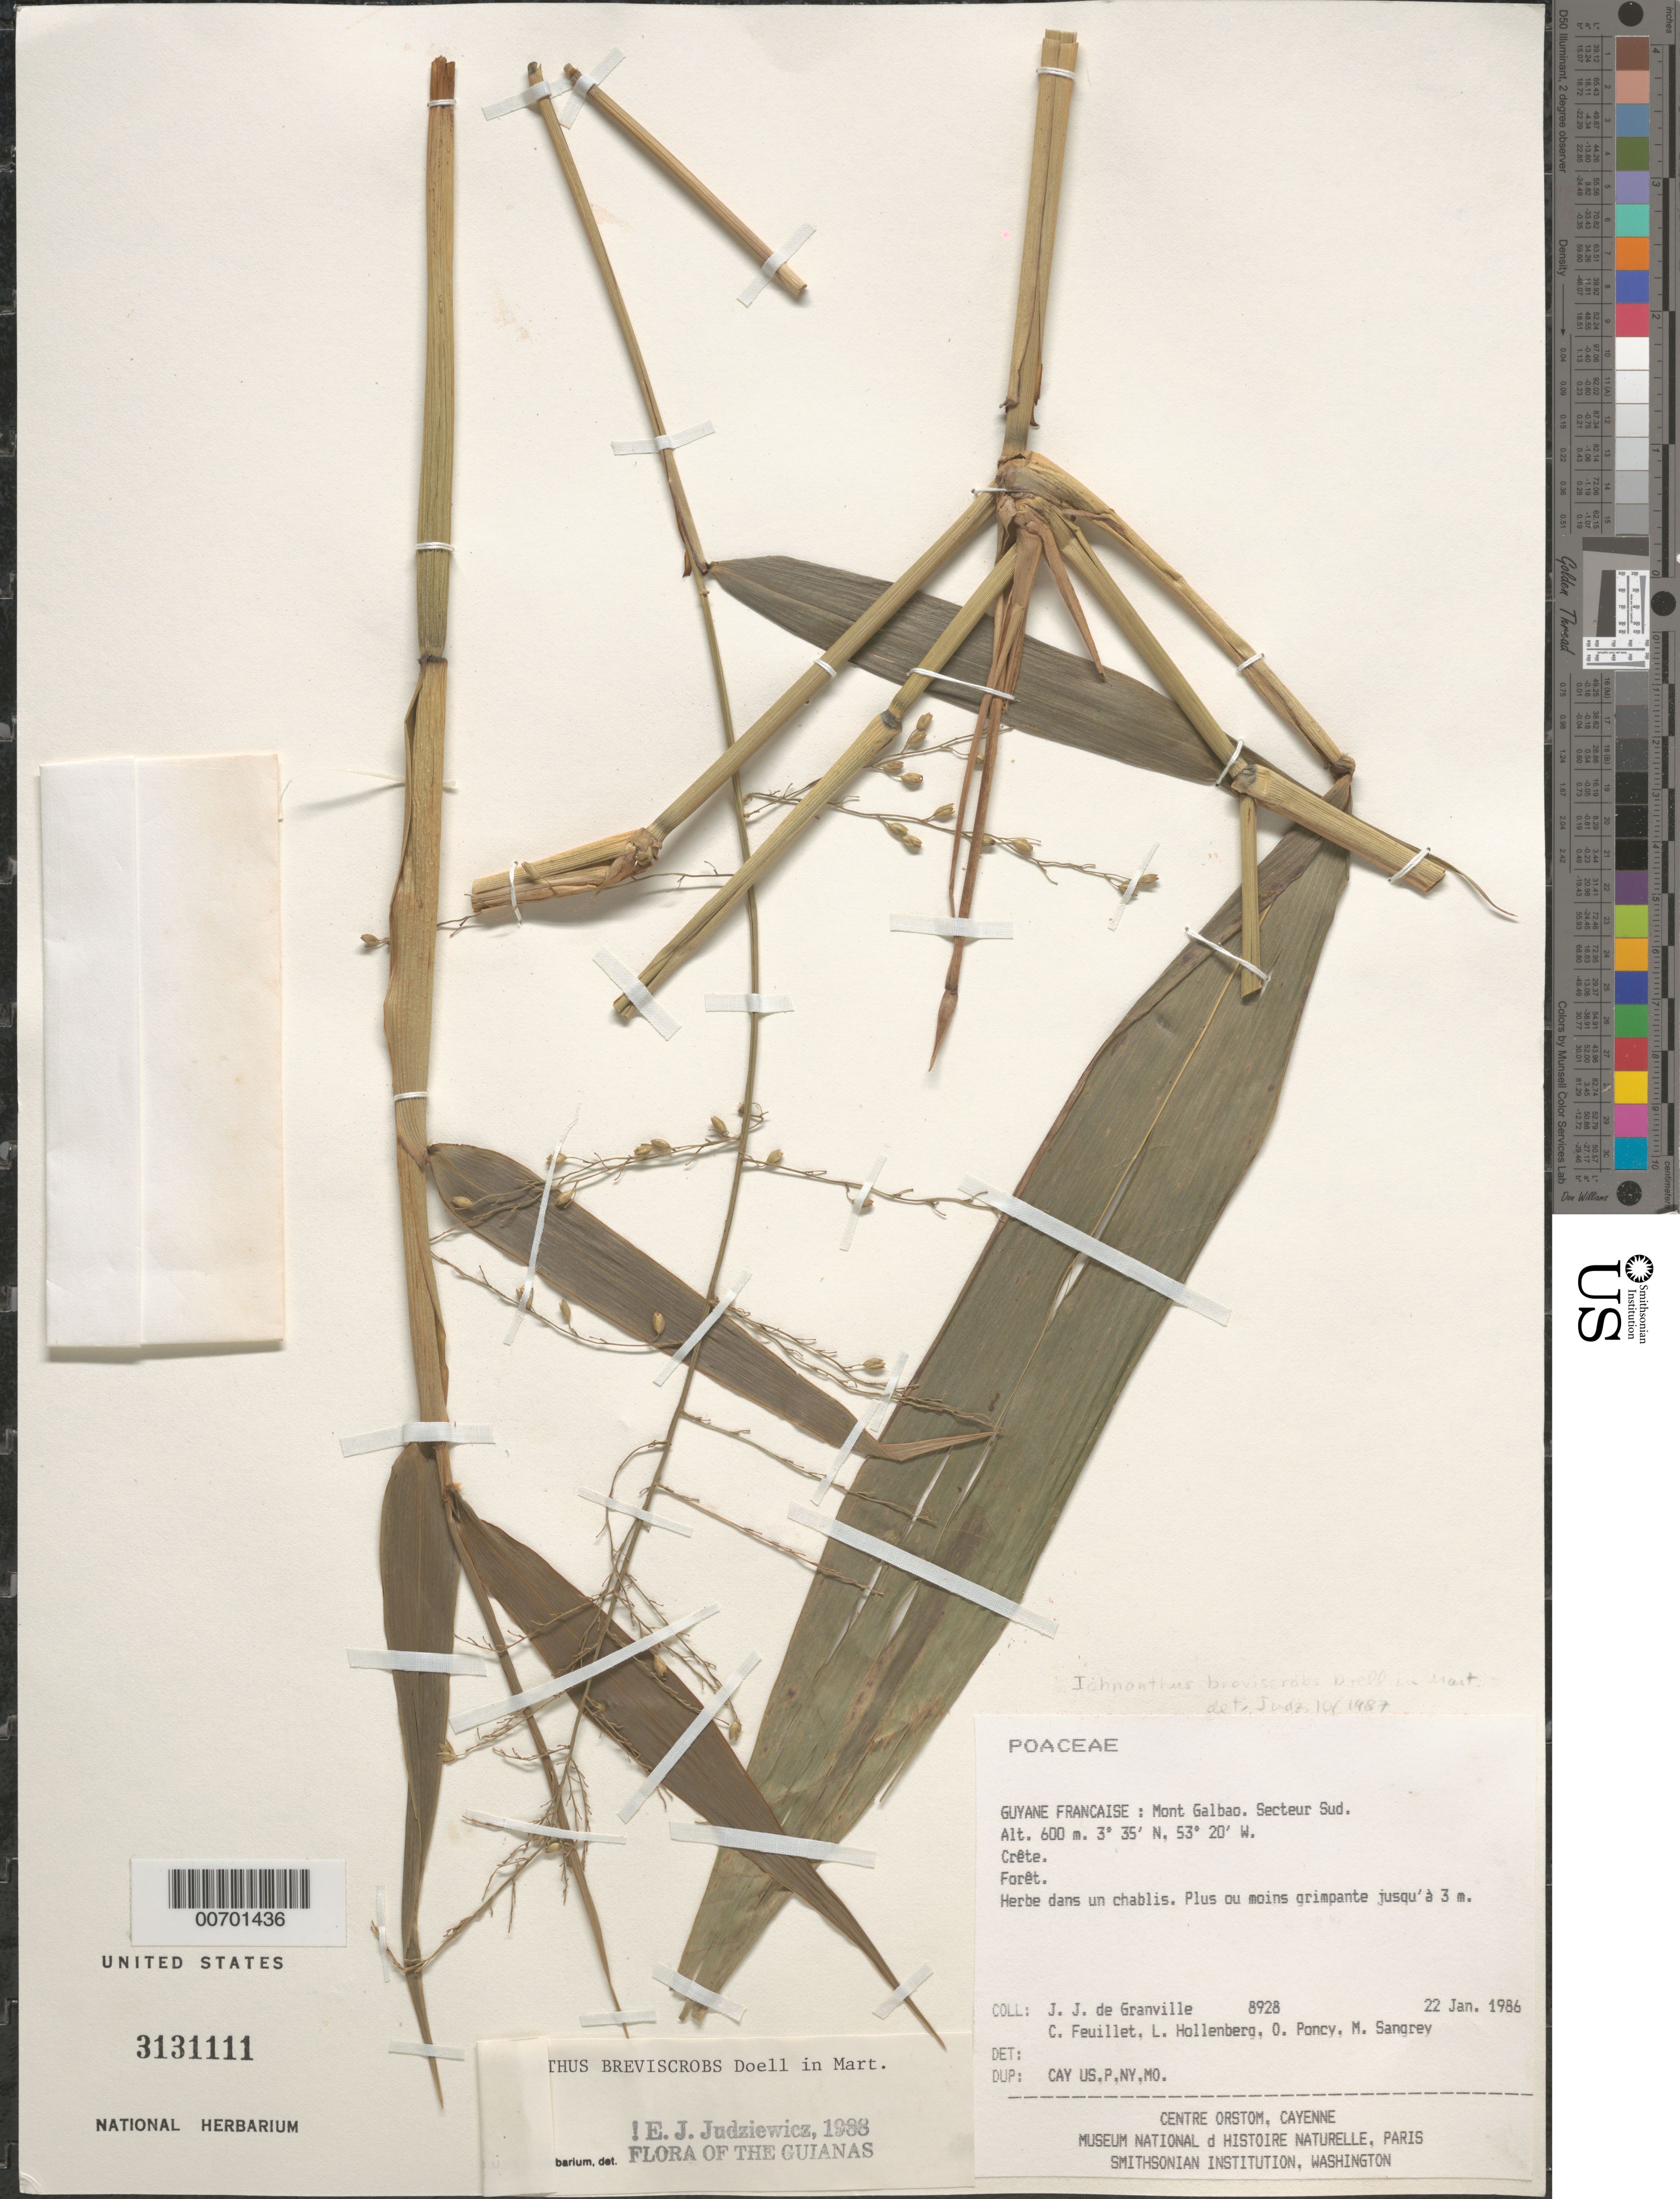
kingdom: Plantae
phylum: Tracheophyta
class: Liliopsida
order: Poales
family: Poaceae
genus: Ichnanthus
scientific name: Ichnanthus breviscrobs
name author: Döll in Mart.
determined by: Judziewicz, E. J.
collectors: J.-J. de Granville, C. Feuillet, L. Hollenberg, O. Poncy & M. S. Sangrey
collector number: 8928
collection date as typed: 22-Jan-86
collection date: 1986-01-22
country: French Guiana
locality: Mont Galbao. Secteur Sud. Crête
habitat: Forêt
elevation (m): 600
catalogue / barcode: US 3131111